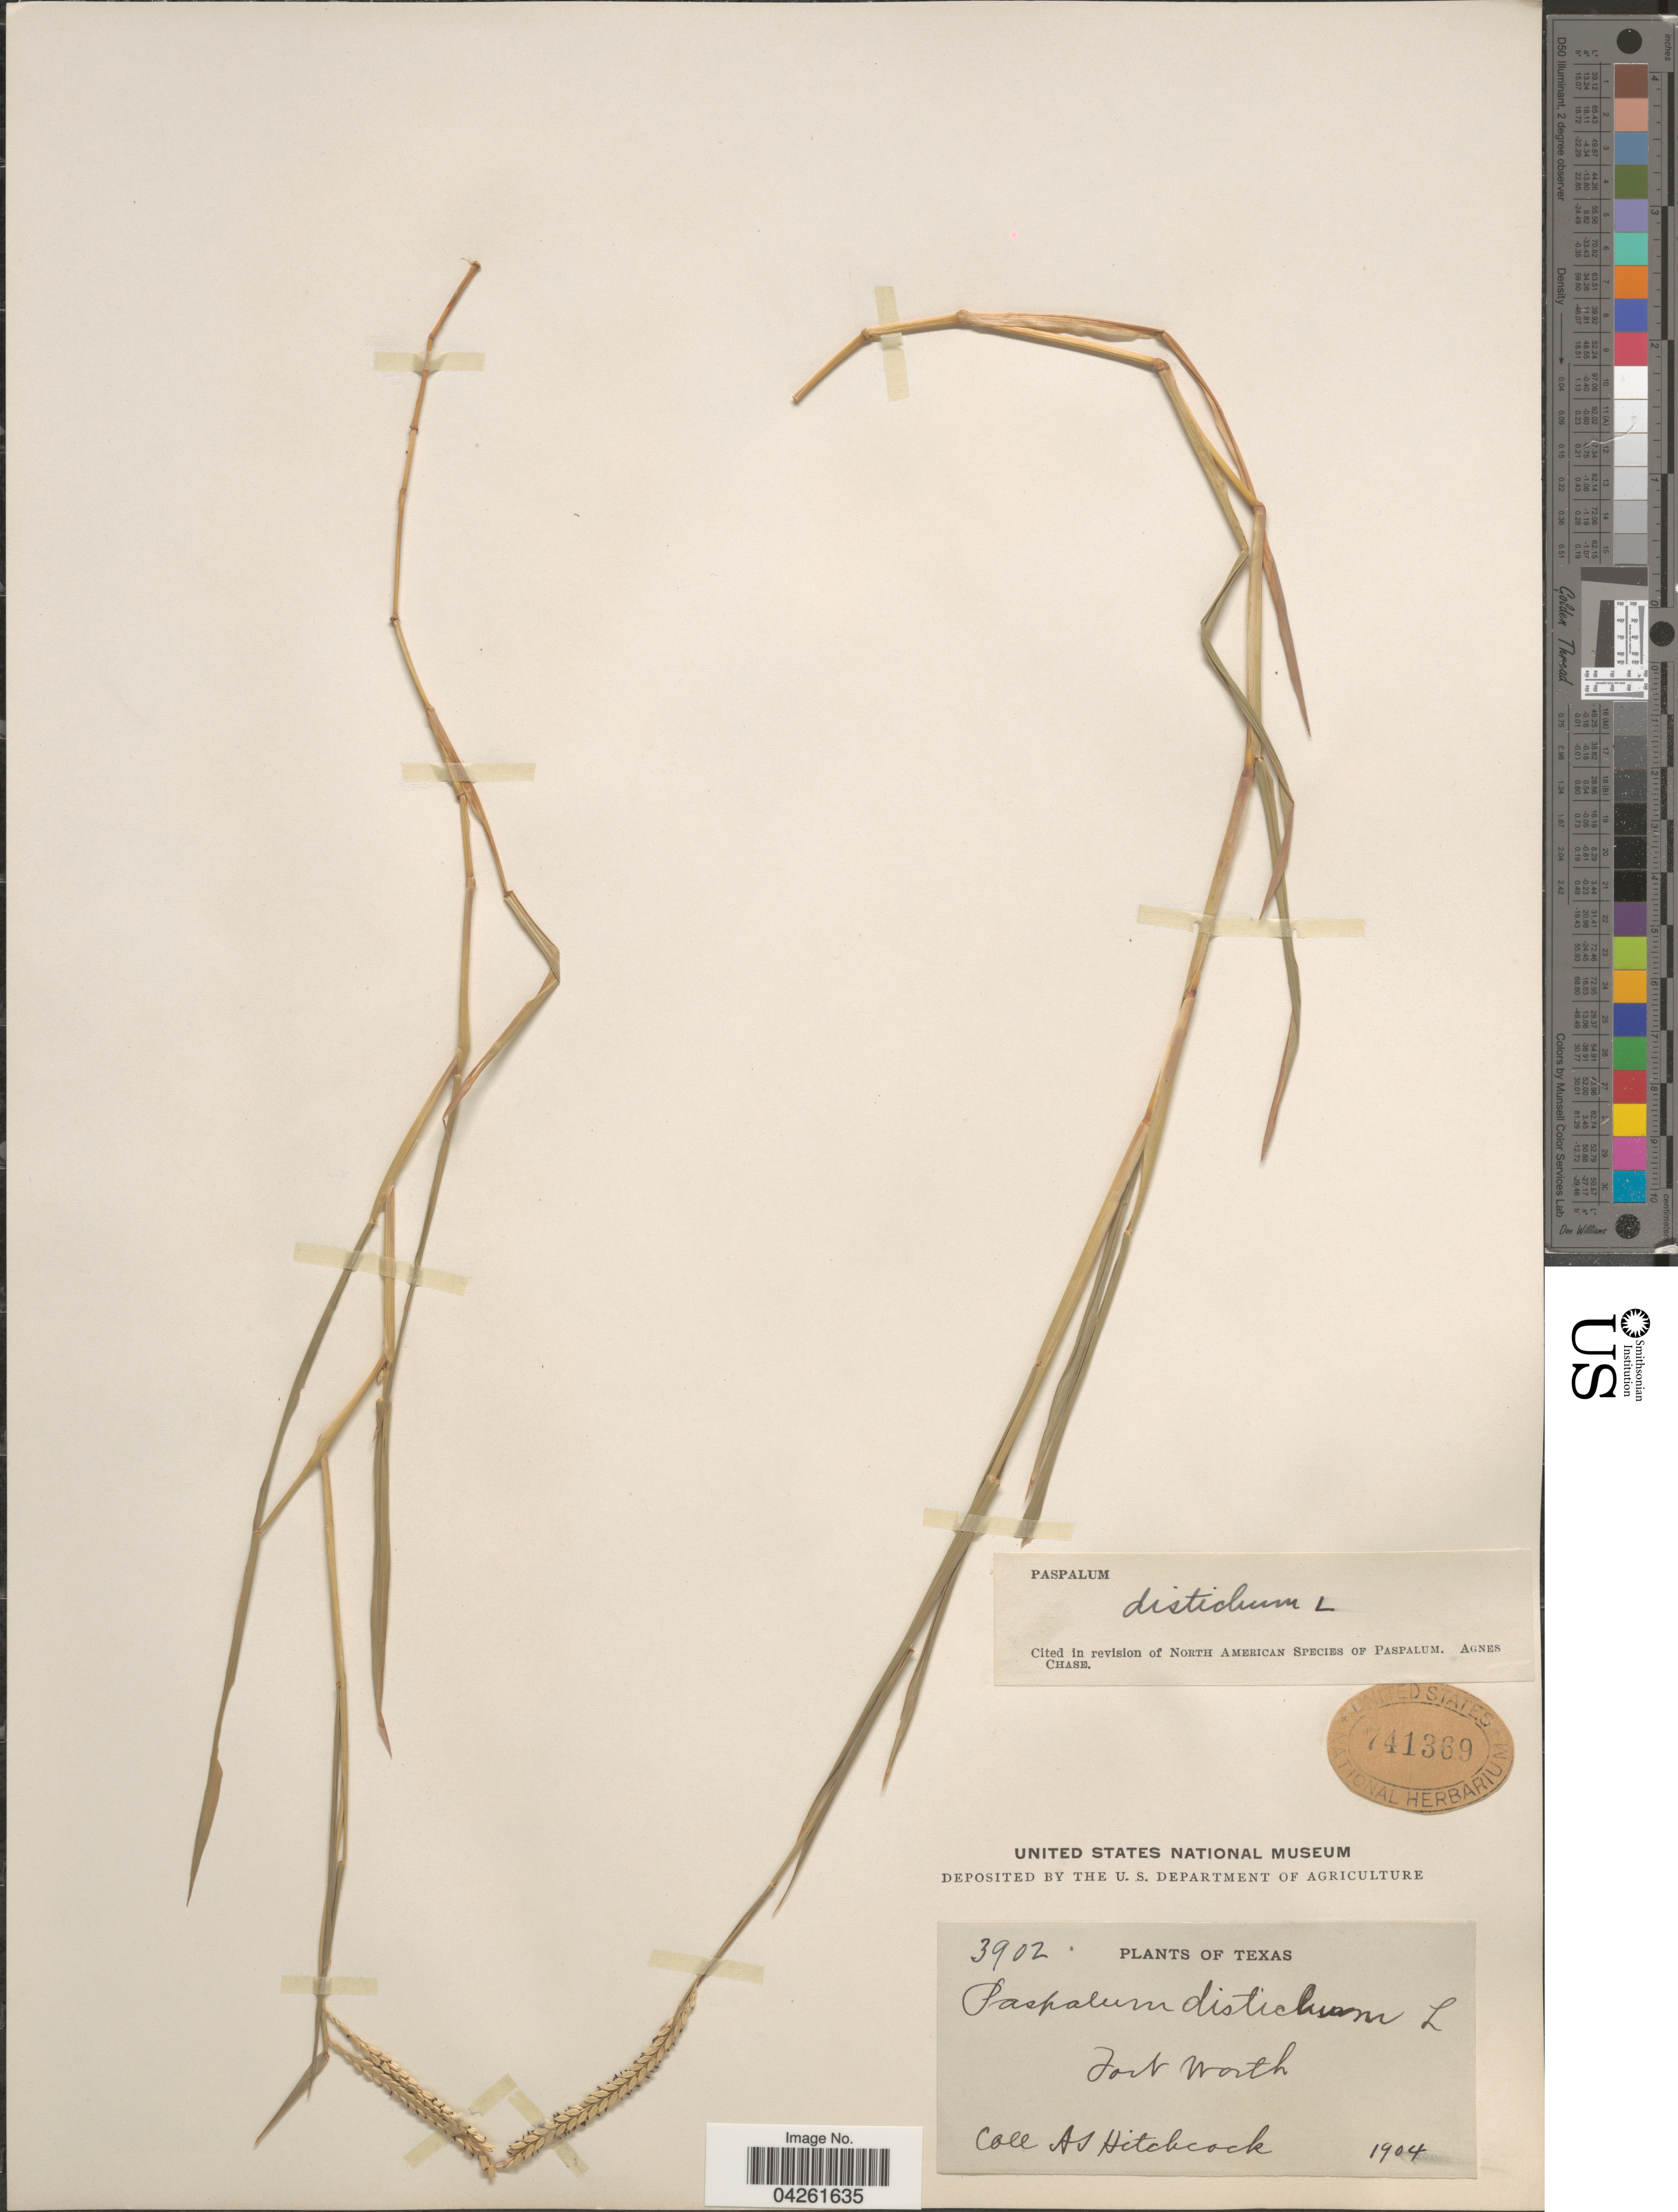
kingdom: Plantae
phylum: Tracheophyta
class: Liliopsida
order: Poales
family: Poaceae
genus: Paspalum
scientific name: Paspalum distichum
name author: L.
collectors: A. S. Hitchcock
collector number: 3902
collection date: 1904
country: United States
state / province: Texas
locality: Fort Worth.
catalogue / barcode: US 741369